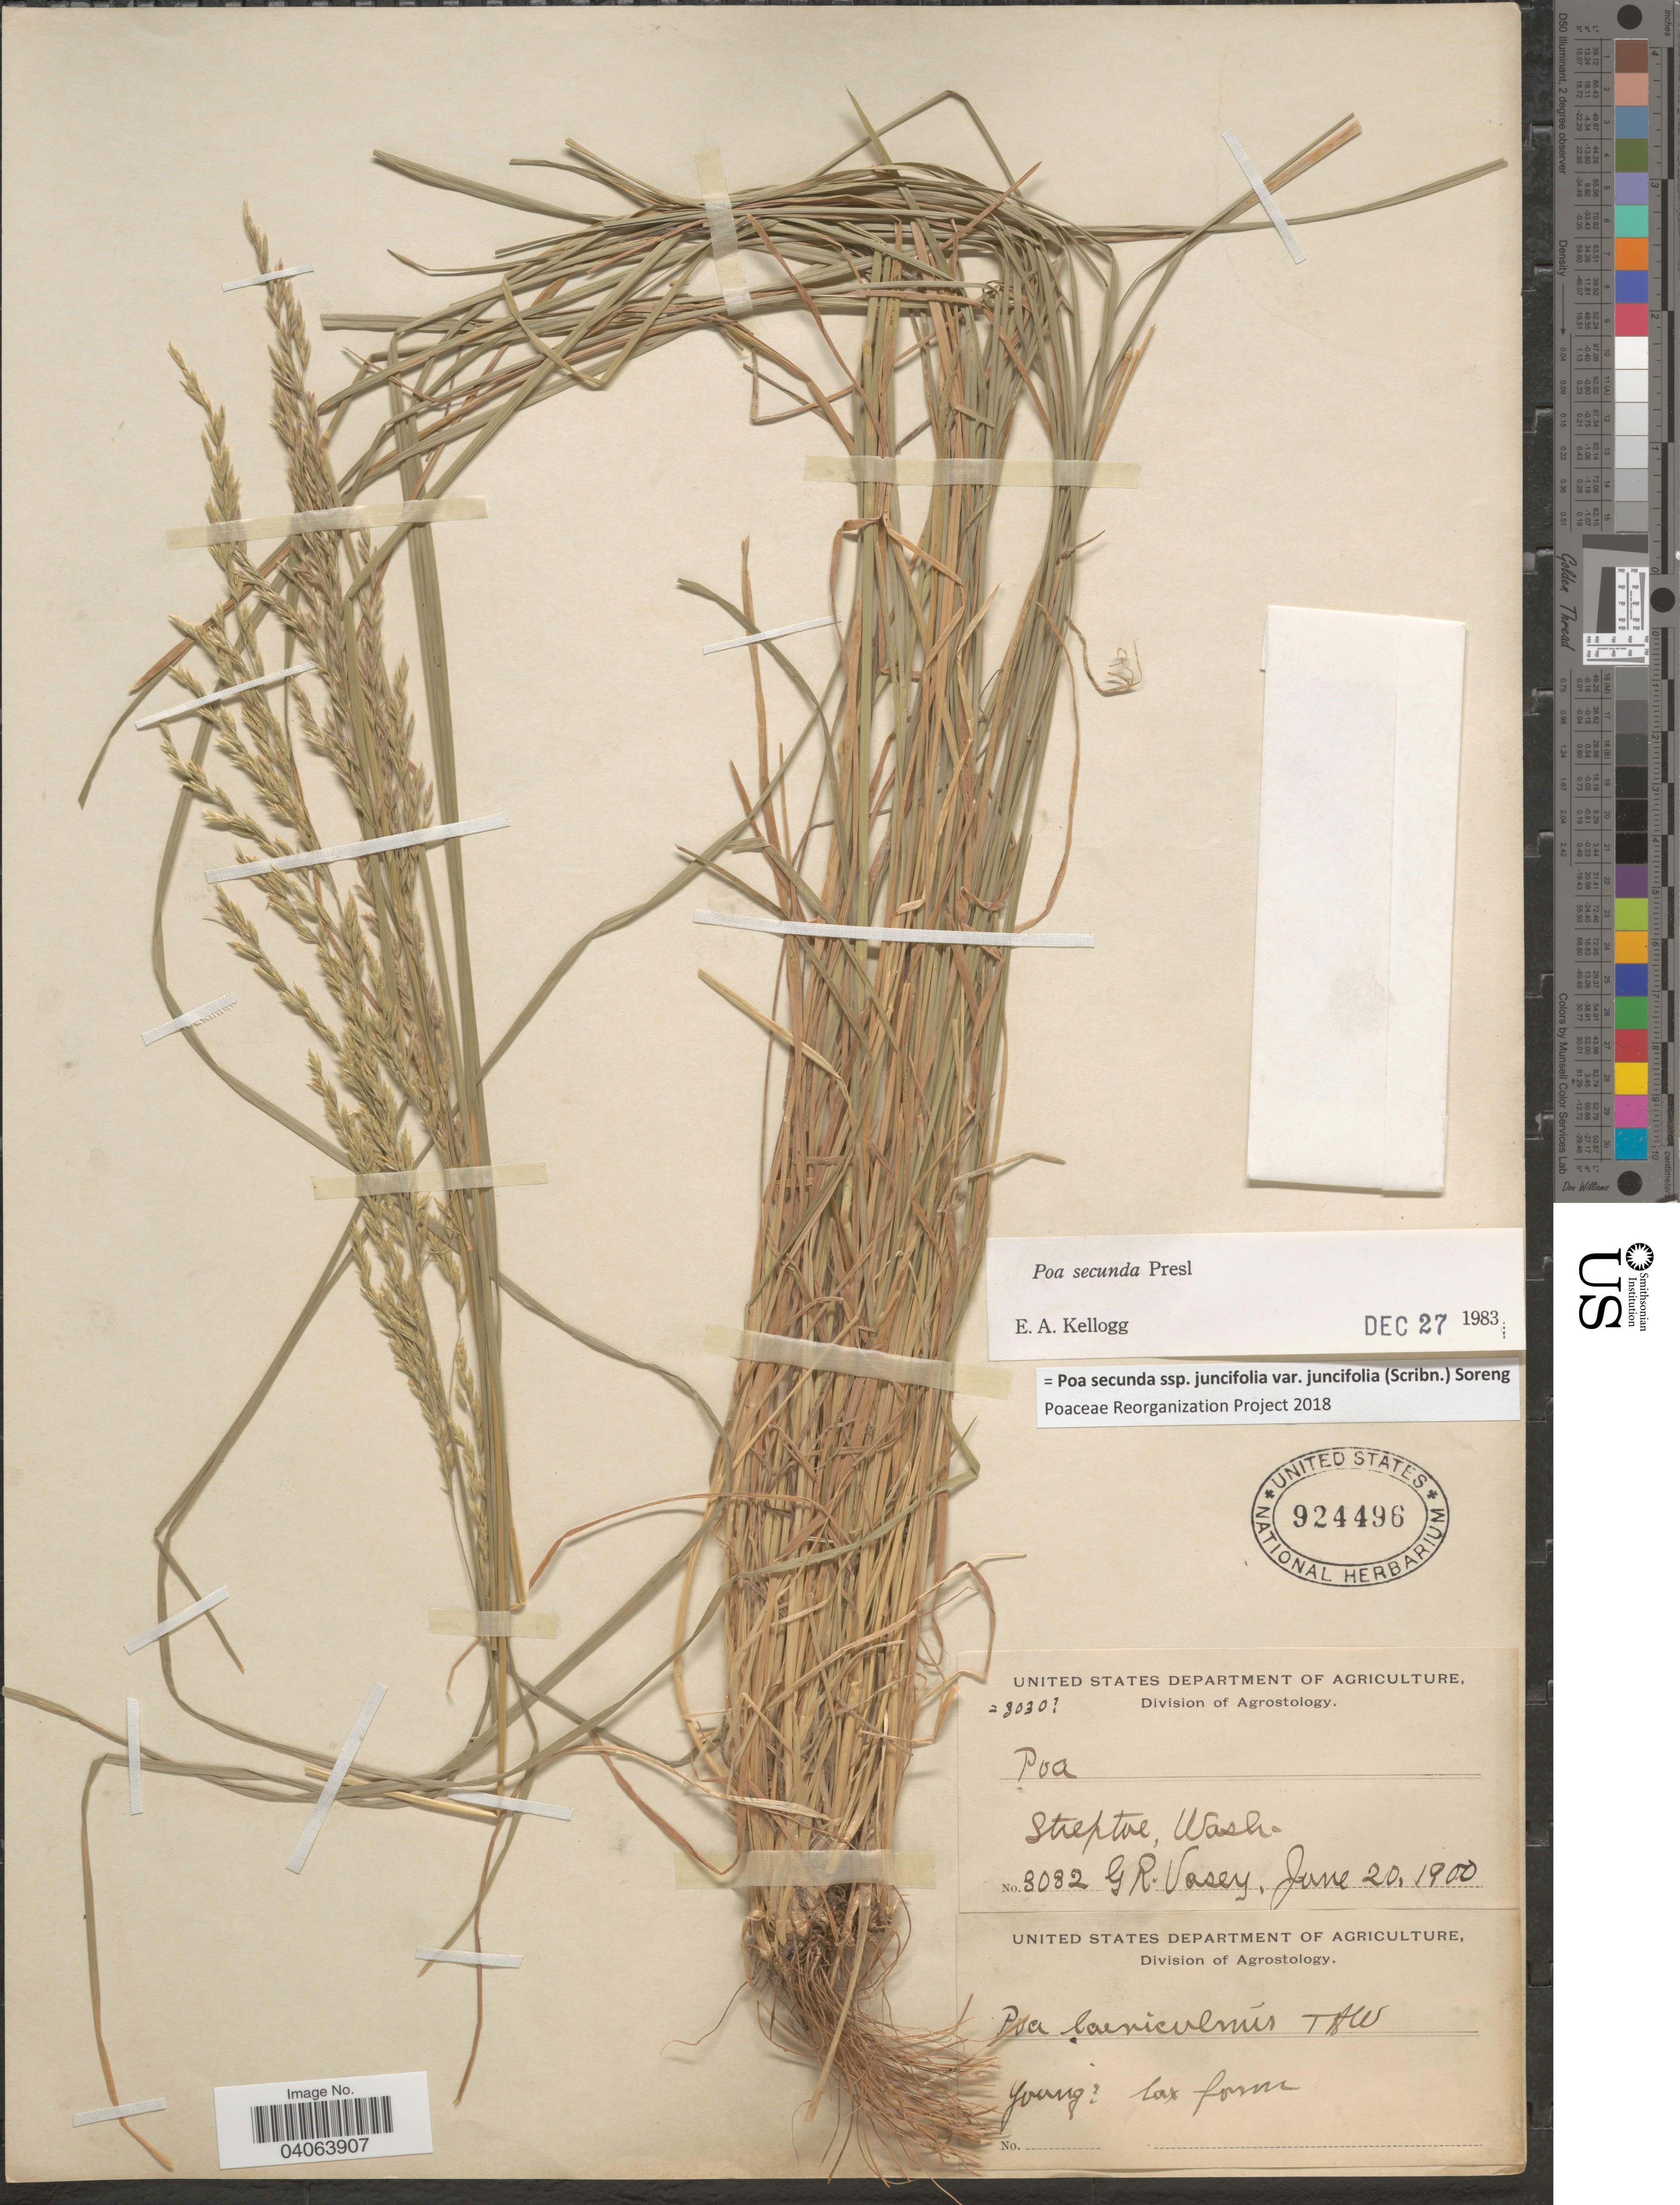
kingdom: Plantae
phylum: Tracheophyta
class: Liliopsida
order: Poales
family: Poaceae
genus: Poa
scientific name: Poa secunda subsp. juncifolia var. juncifolia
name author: (Scribn.) Soreng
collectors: G. R. Vasey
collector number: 3082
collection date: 1900-06-20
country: United States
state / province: Washington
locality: Steptoe.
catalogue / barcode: US 924496